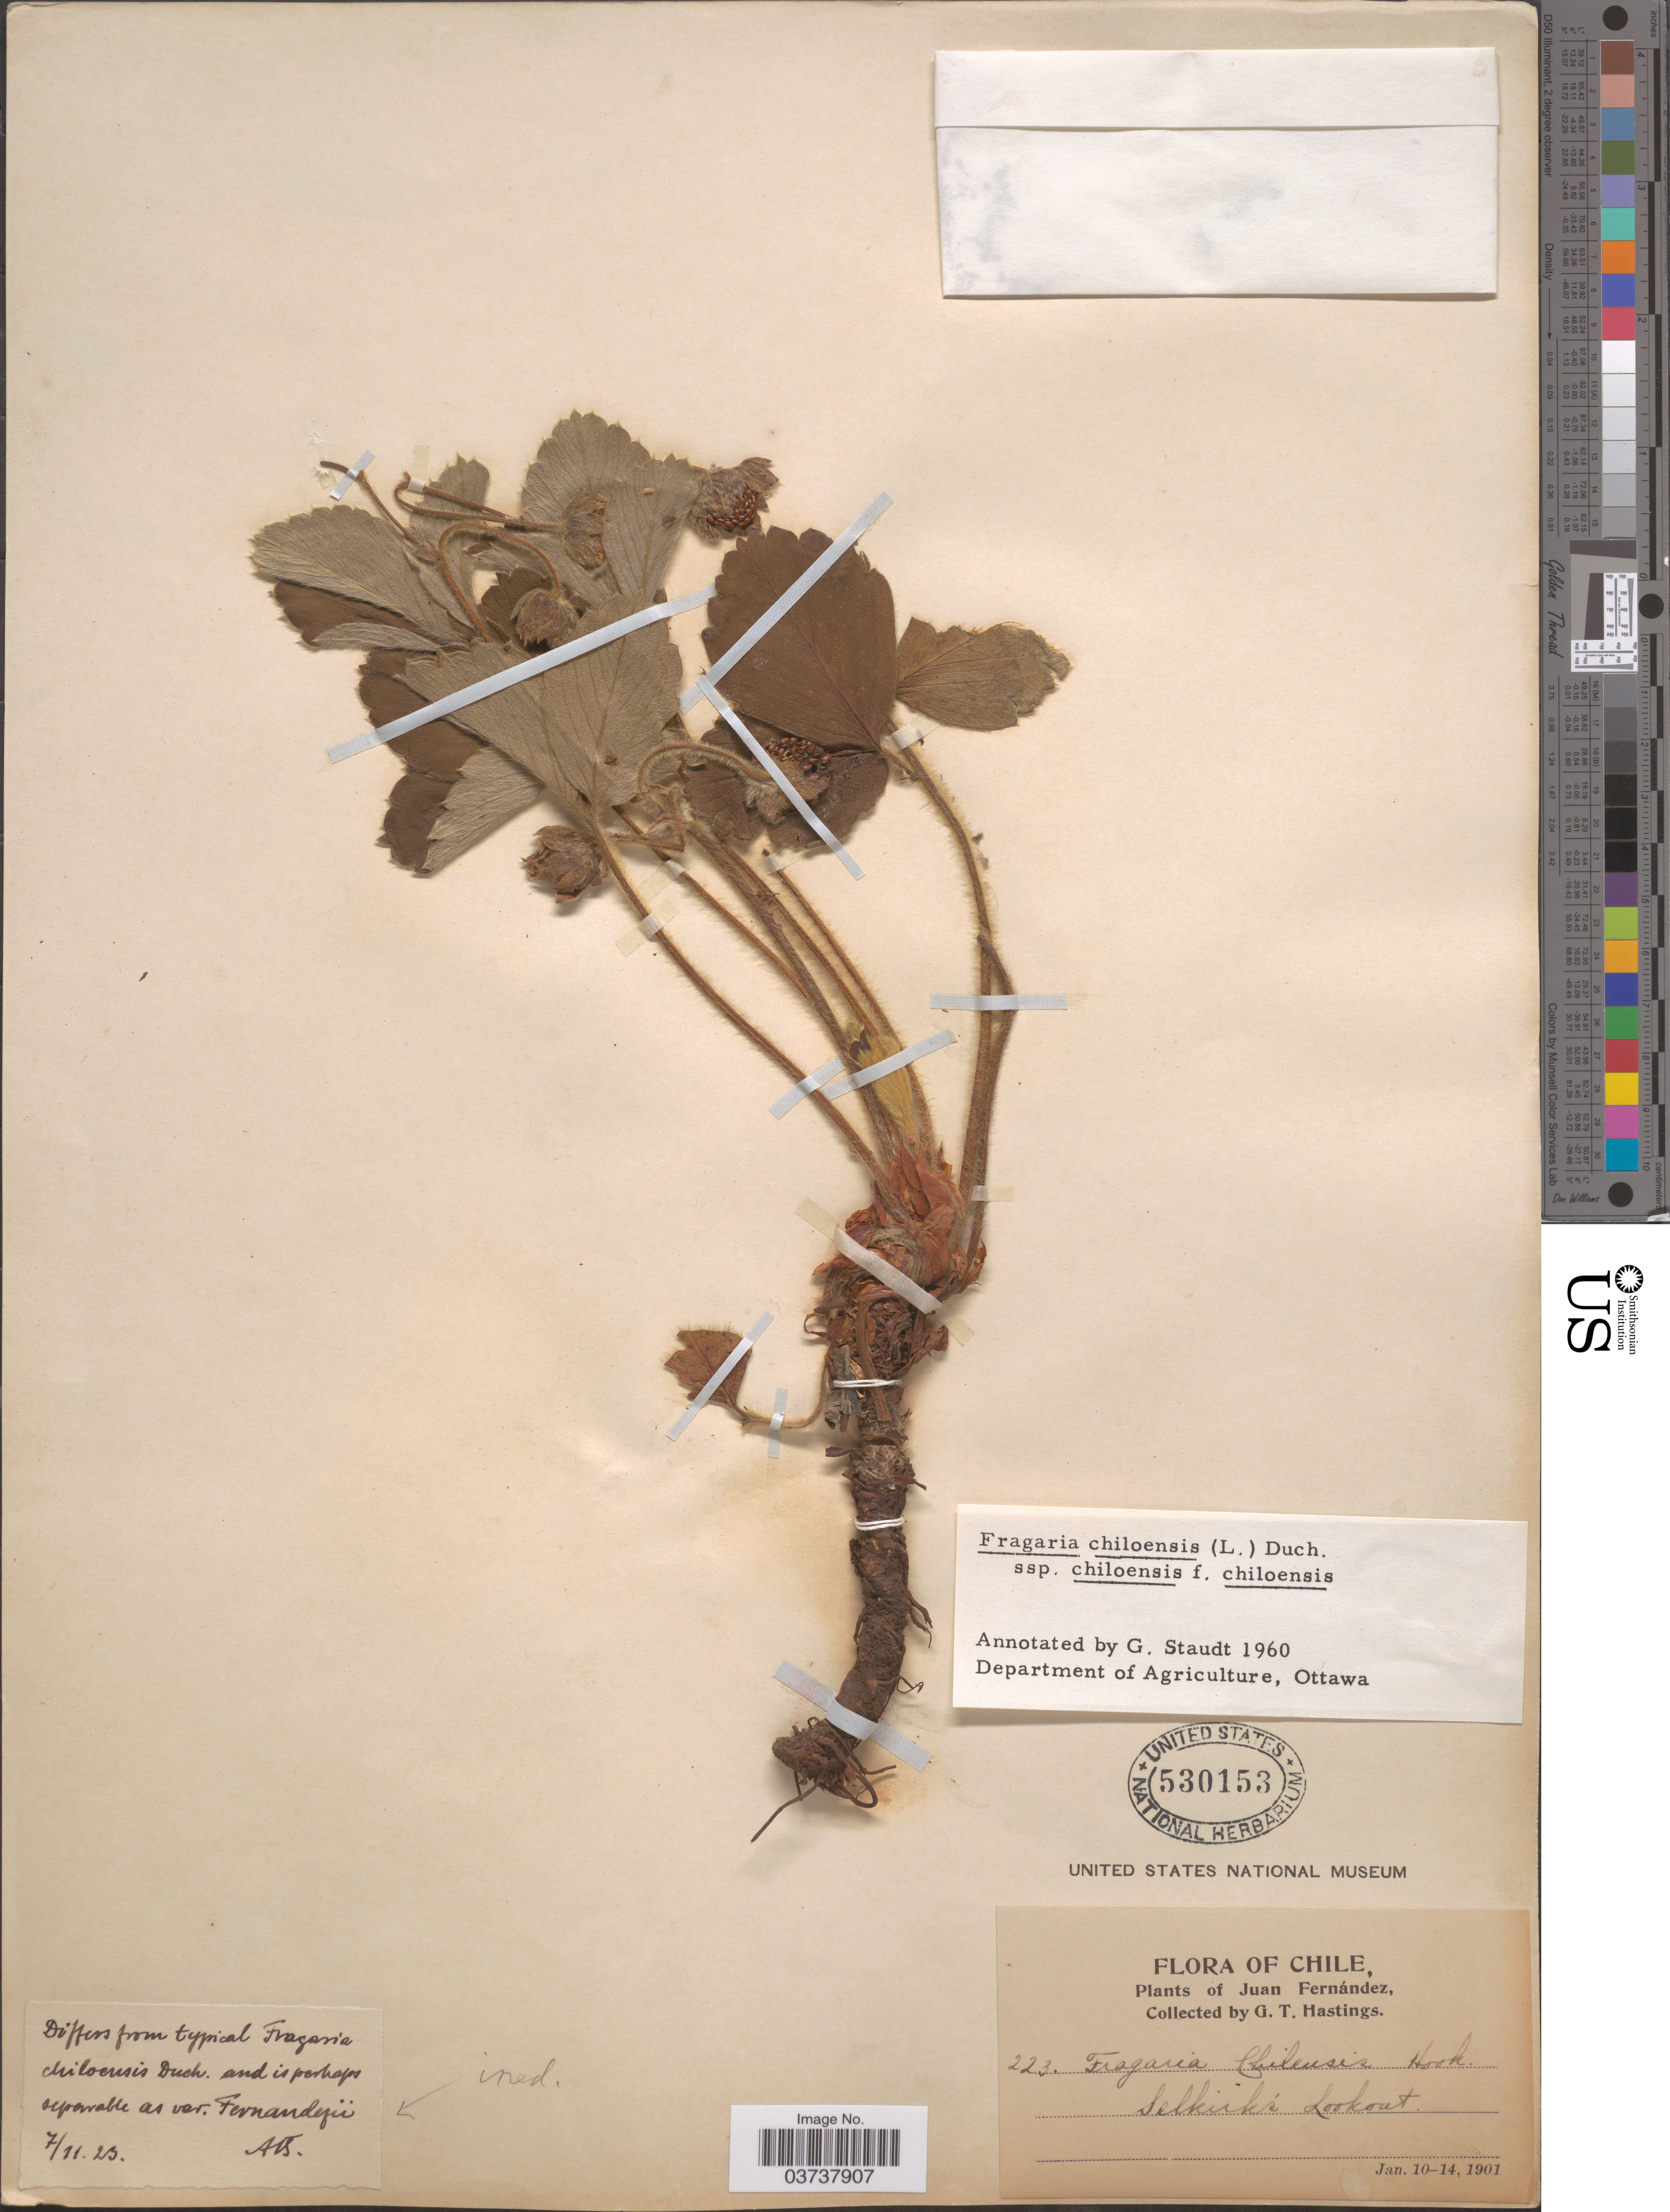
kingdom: Plantae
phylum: Tracheophyta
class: Magnoliopsida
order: Rosales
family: Rosaceae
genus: Fragaria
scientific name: Fragaria chiloensis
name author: (L.) Mill.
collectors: G. Hastings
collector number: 223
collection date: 1901-01-10/1901-01-14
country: Chile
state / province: Valparaíso (V)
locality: Juan Fernández, Selkirk's Lookout.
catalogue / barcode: US 530153